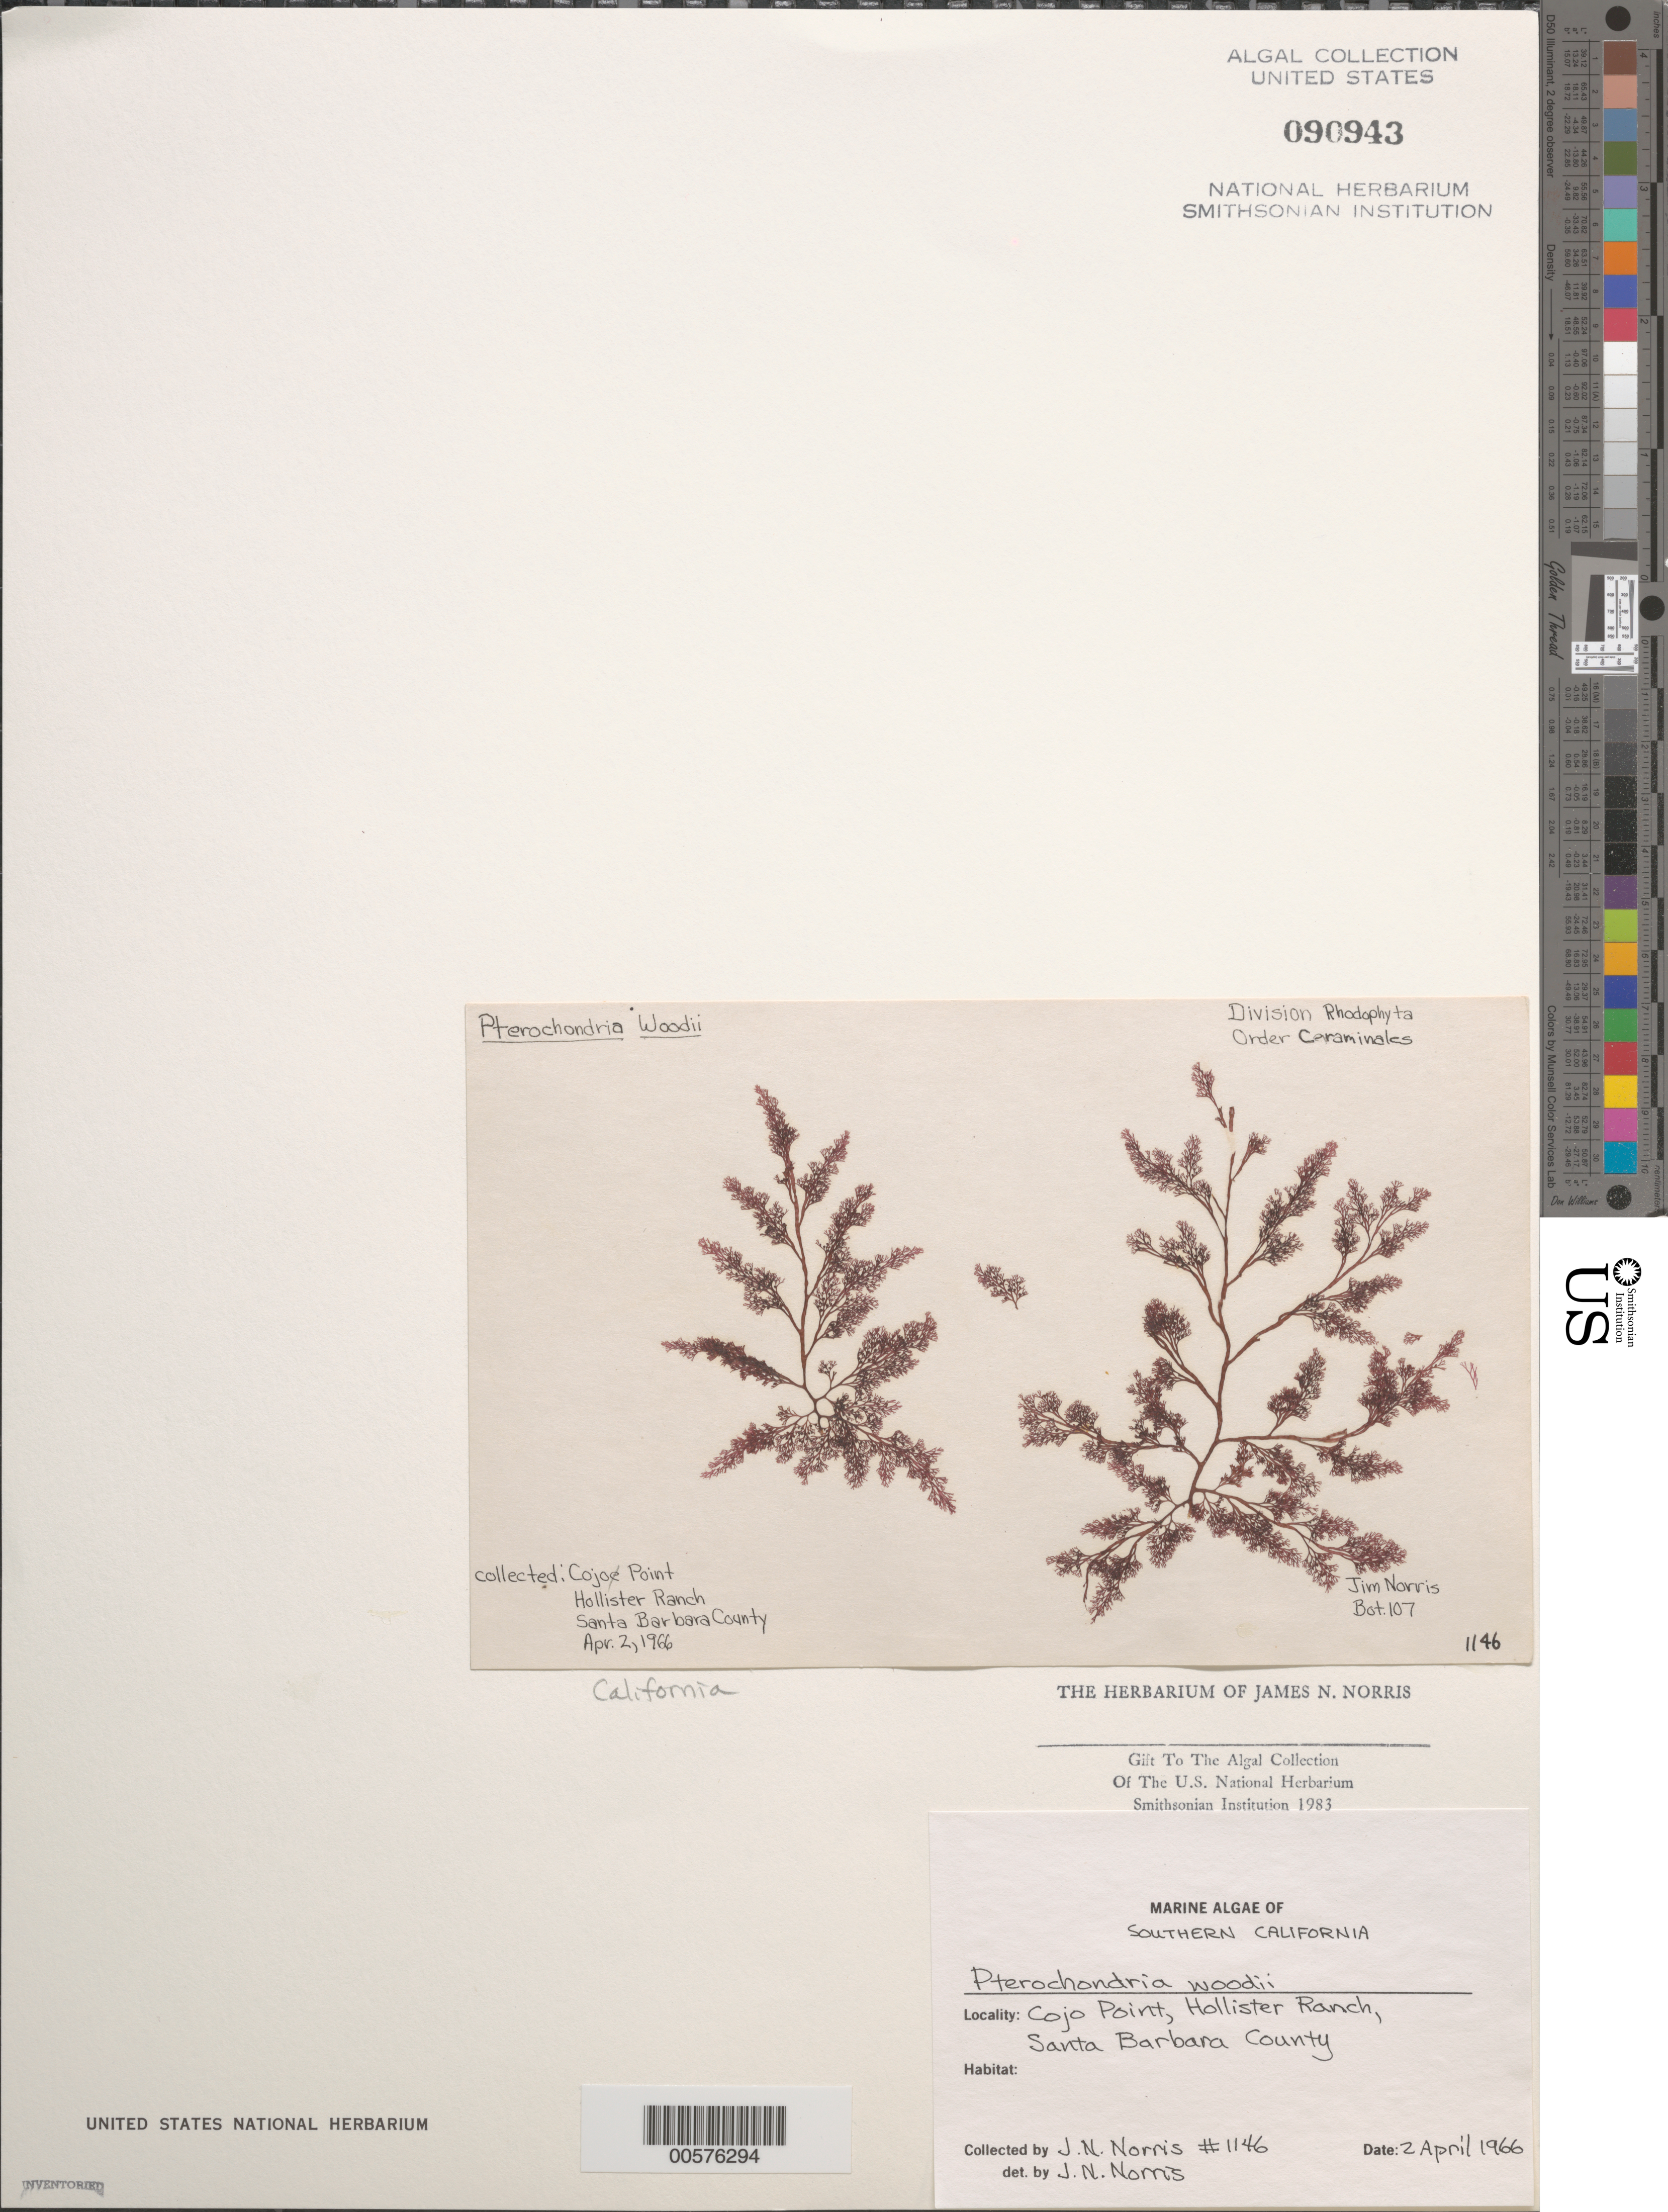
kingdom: Plantae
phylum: Rhodophyta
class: Florideophyceae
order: Ceramiales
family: Rhodomelaceae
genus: Pterochondria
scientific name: Pterochondria woodii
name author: (Harv.) Hollenb.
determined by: Norris, James N.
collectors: J. N. Norris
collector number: JN-1146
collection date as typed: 02 Apr 1966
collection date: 1966-04-02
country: United States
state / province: California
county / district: Santa Barbara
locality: Cojo Point, Hollister Ranch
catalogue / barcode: US 90943